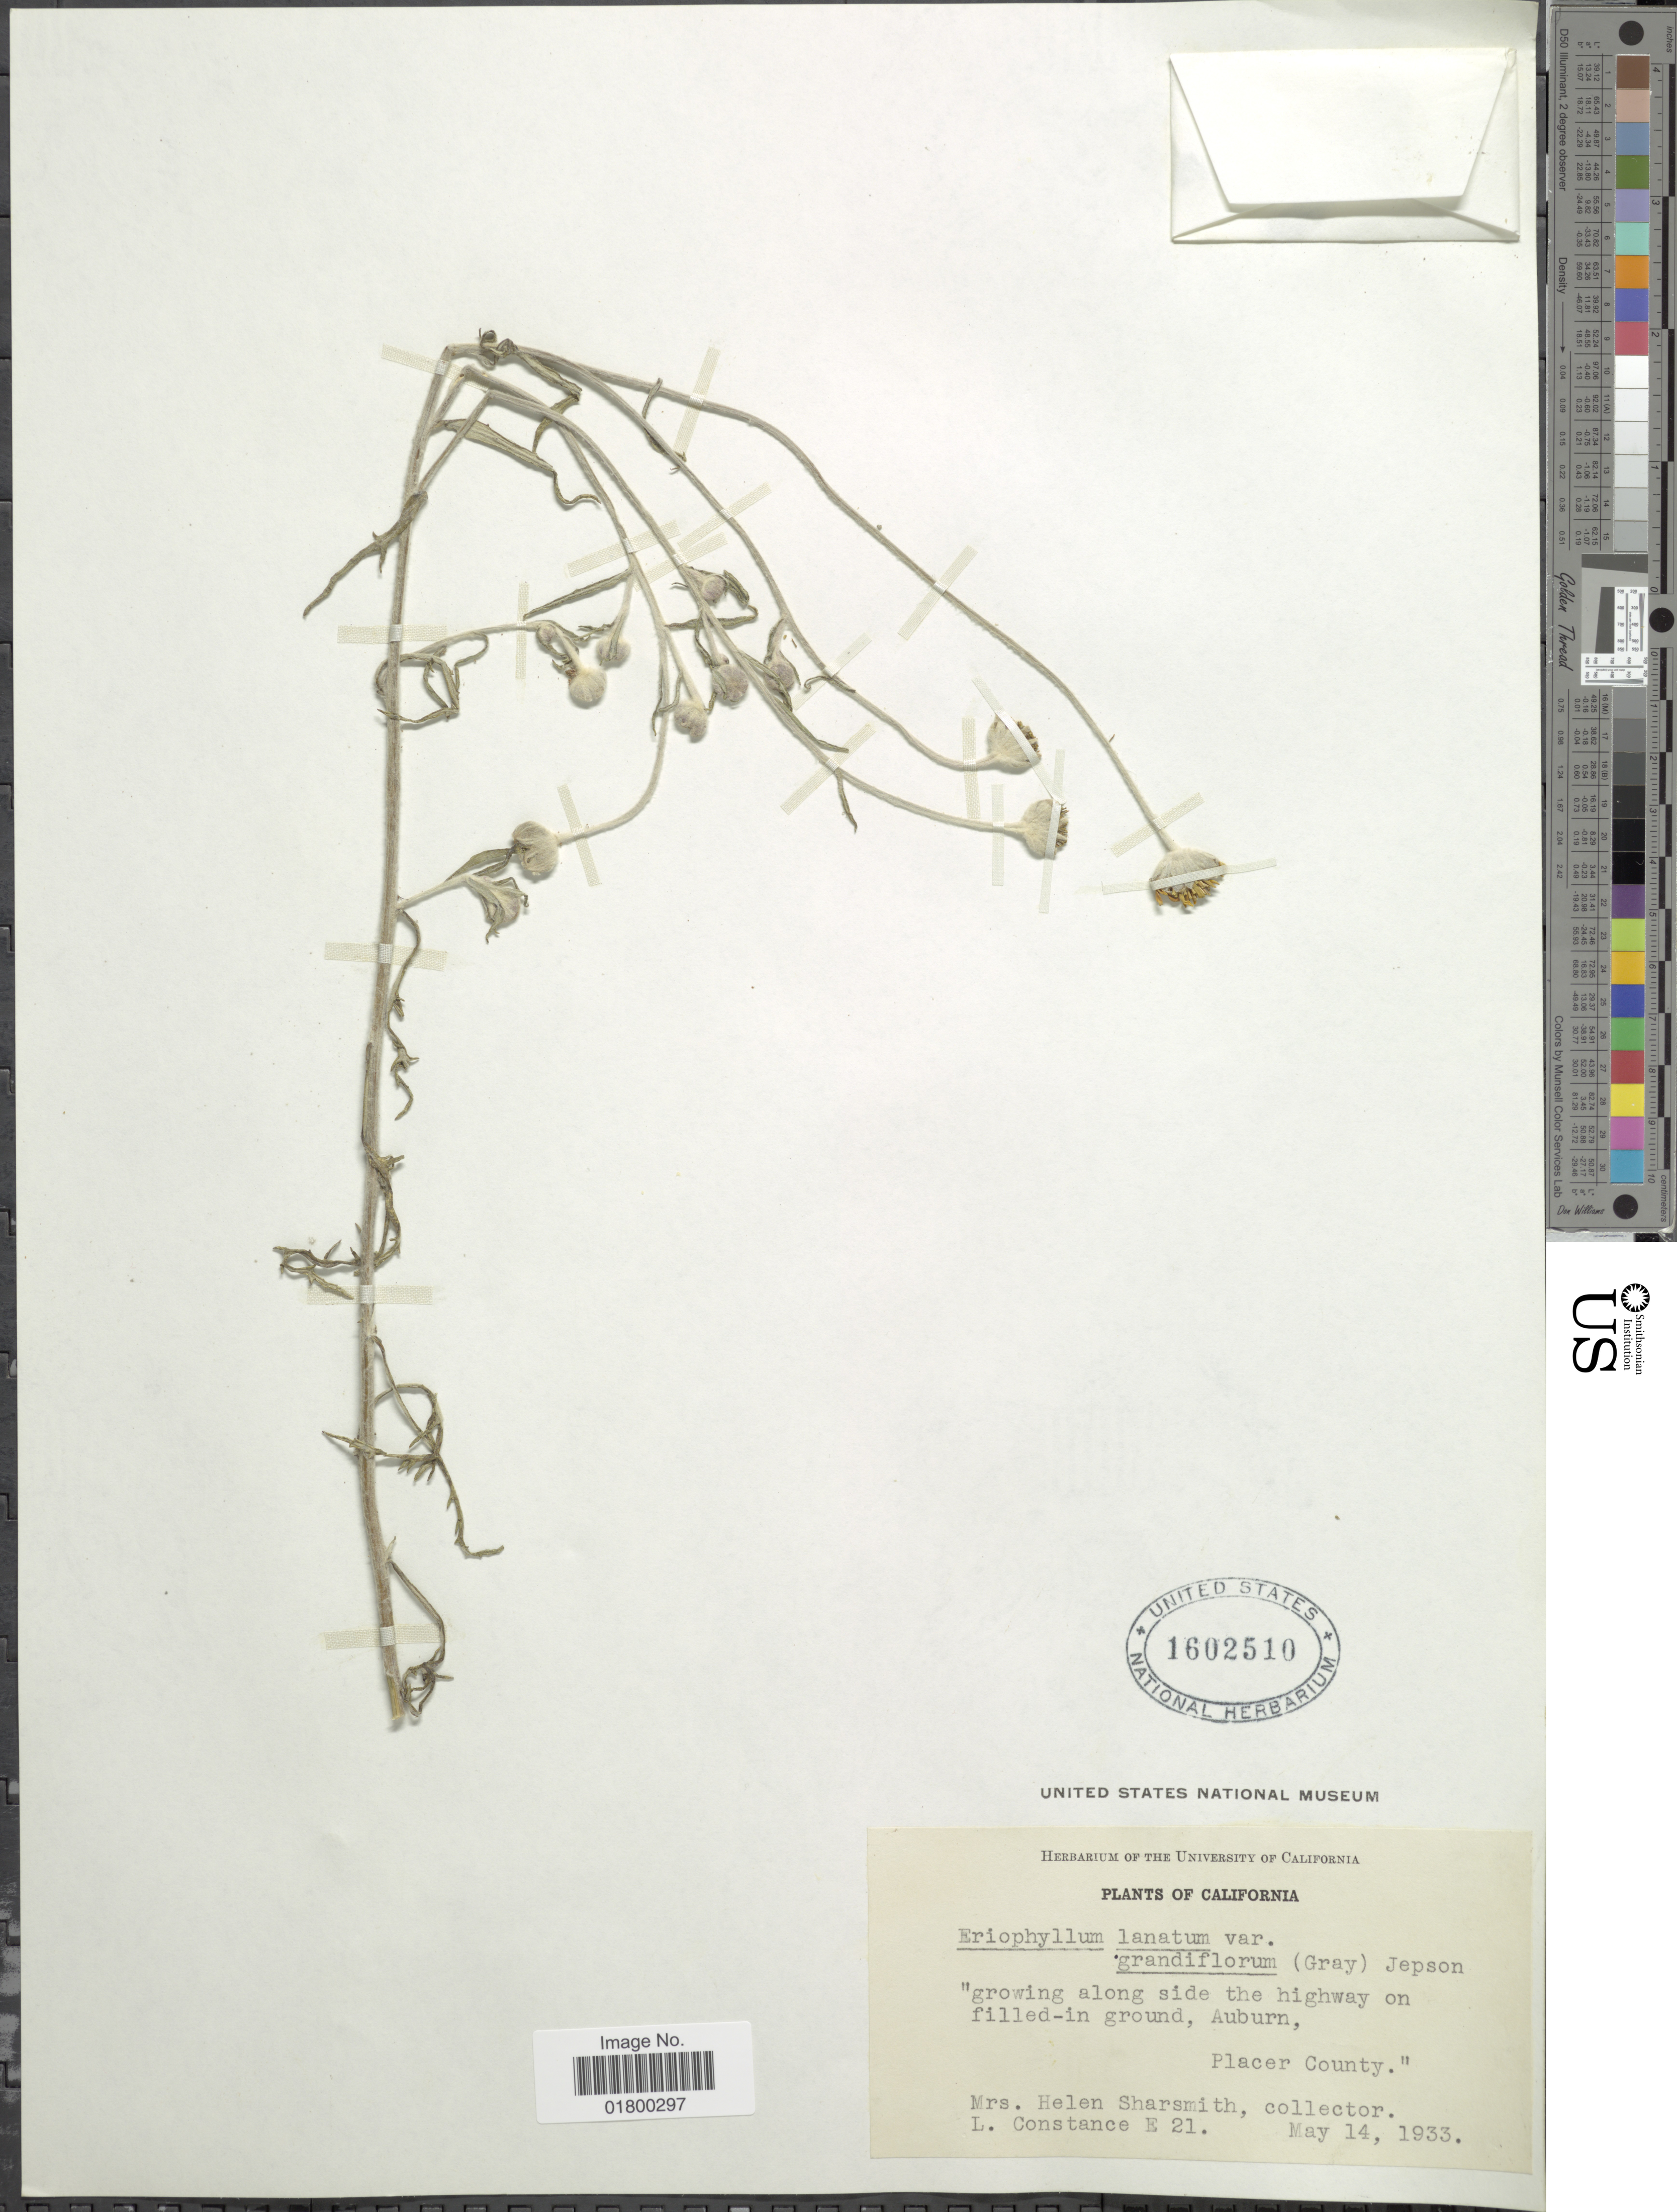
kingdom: Plantae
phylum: Tracheophyta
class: Magnoliopsida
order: Asterales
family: Asteraceae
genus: Eriophyllum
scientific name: Eriophyllum lanatum var. grandiflorum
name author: (A. Gray) Jeps.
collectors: H. Sharsmith & L. Constance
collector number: E 21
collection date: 1933-05-15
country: United States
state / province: California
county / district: Placer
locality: Auburn, Placer County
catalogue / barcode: US 1602510